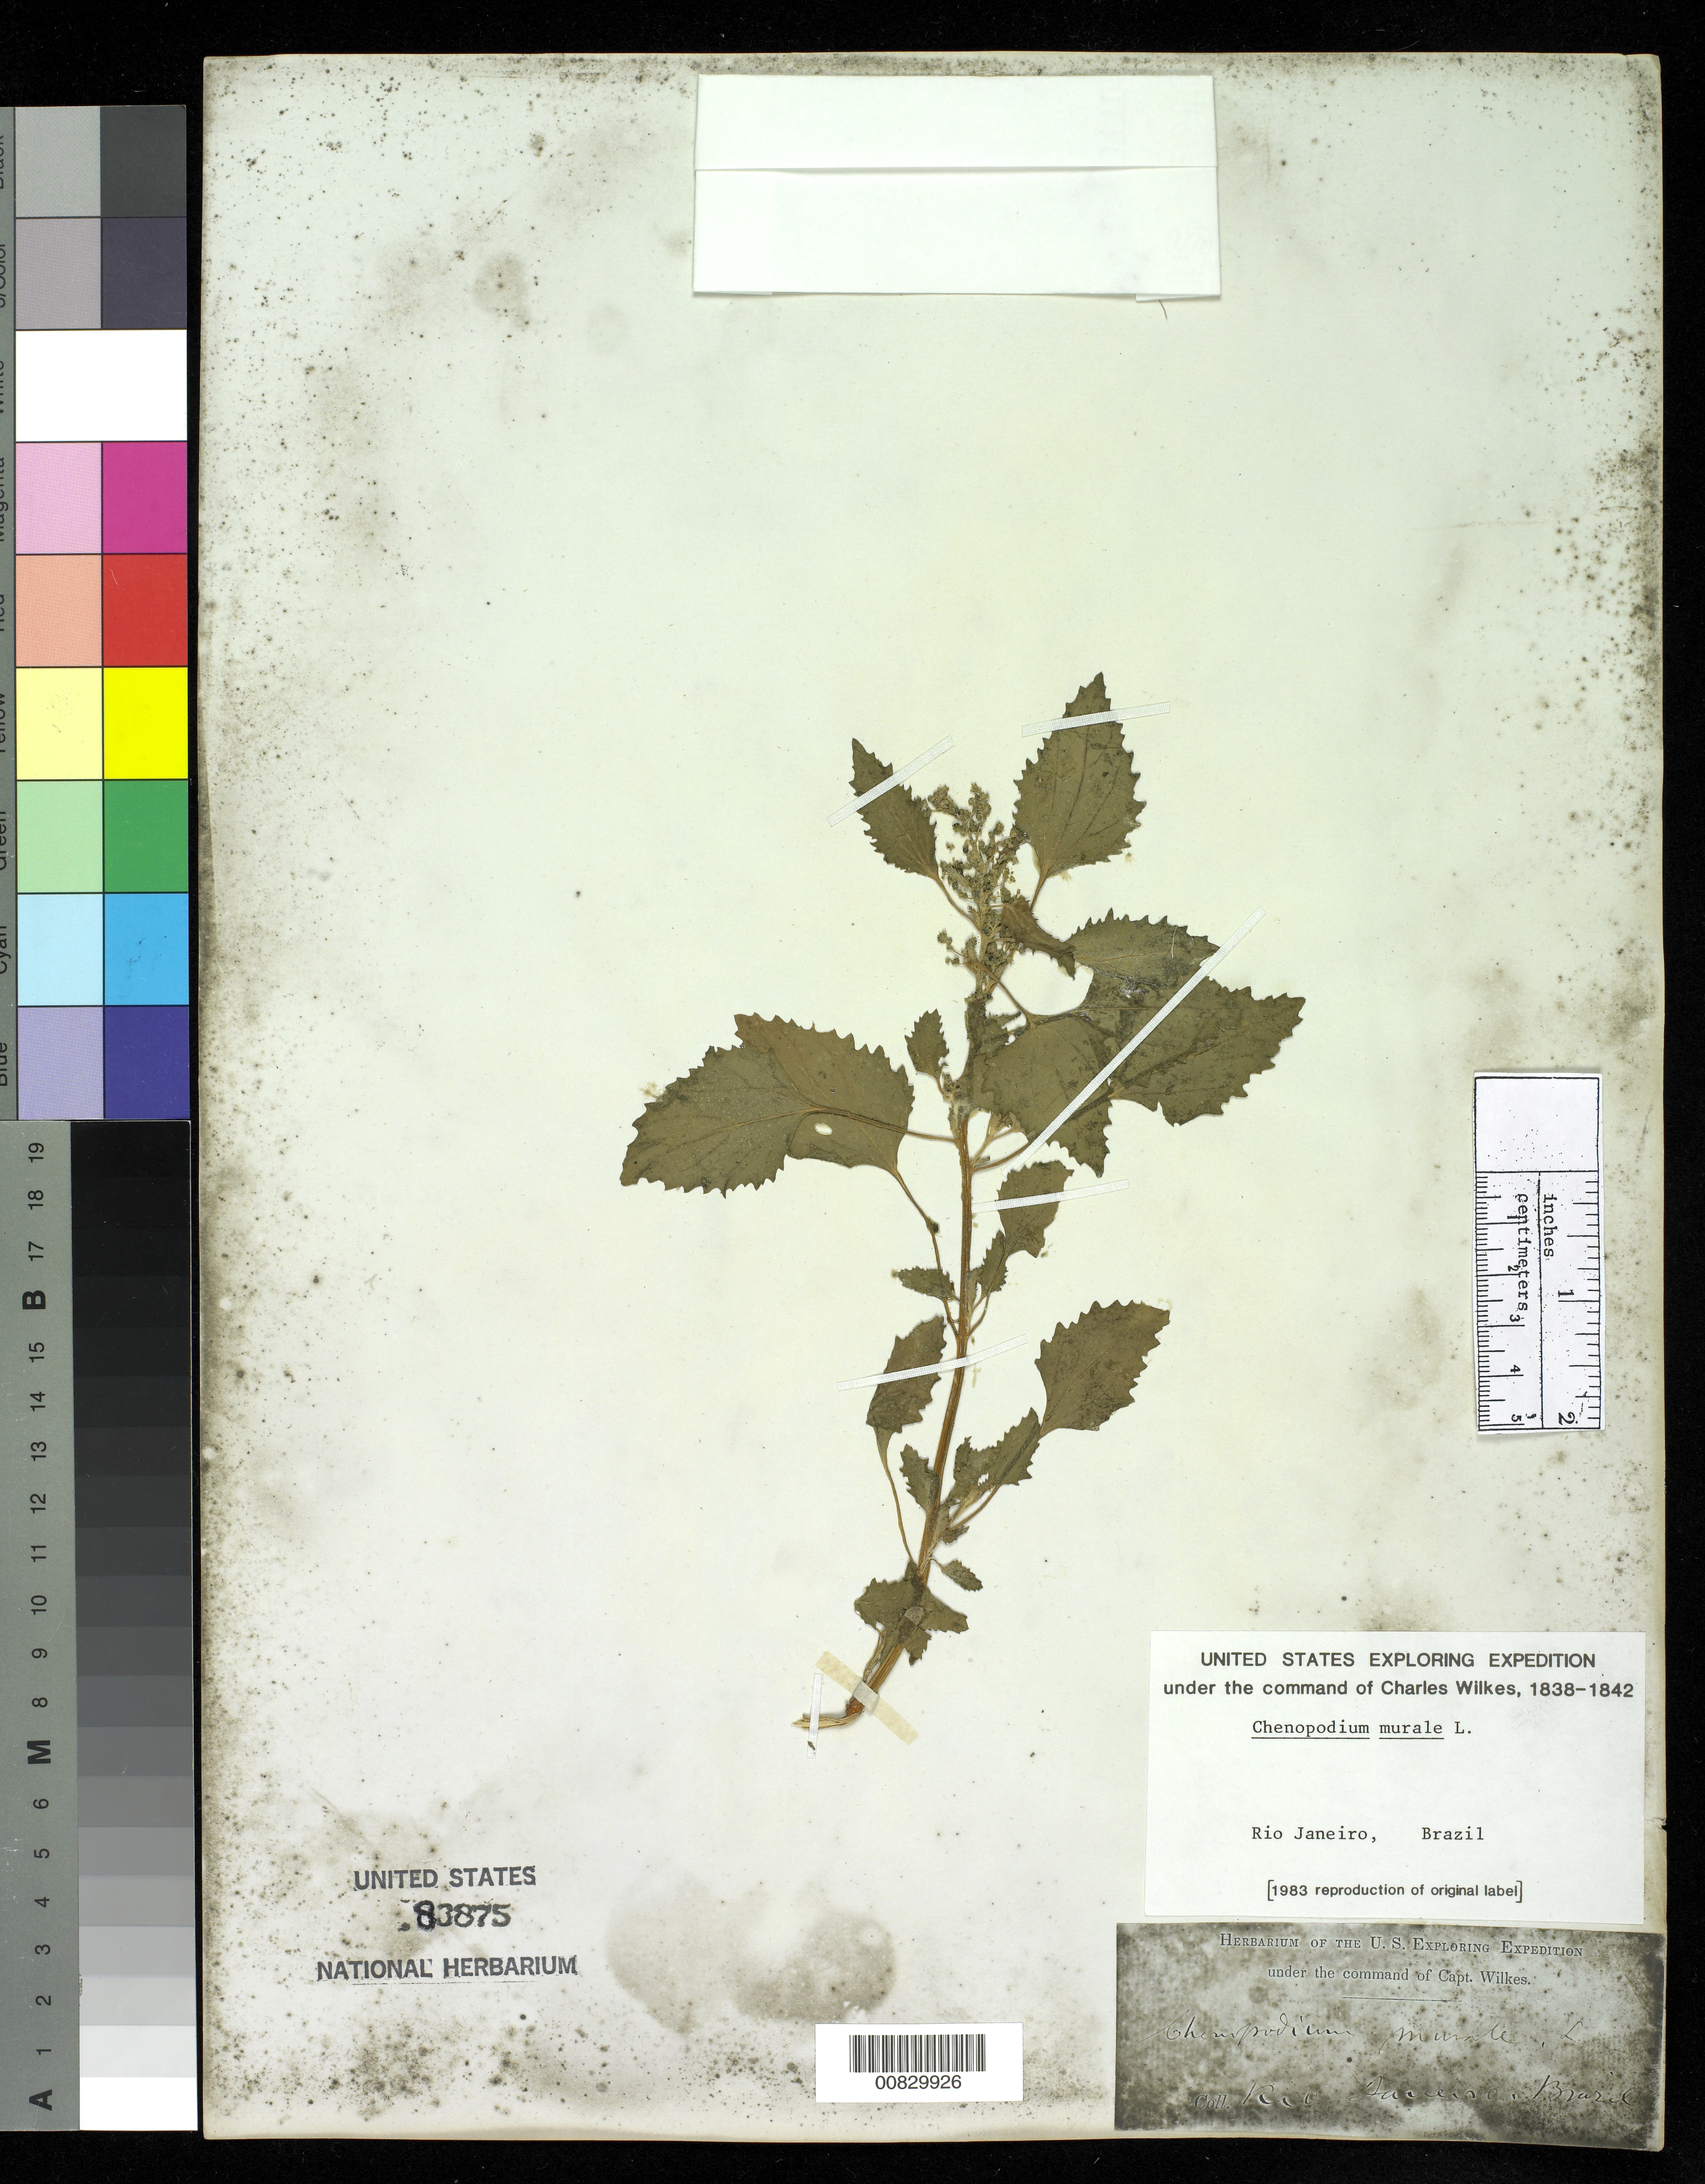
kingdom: Plantae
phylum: Tracheophyta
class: Magnoliopsida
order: Caryophyllales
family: Amaranthaceae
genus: Chenopodium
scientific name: Chenopodium murale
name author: L.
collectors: Wilkes Explor. Exped.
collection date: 1838/1842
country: Brazil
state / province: Rio de Janeiro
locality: Rio Janeiro, Brazil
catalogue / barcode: US 83875